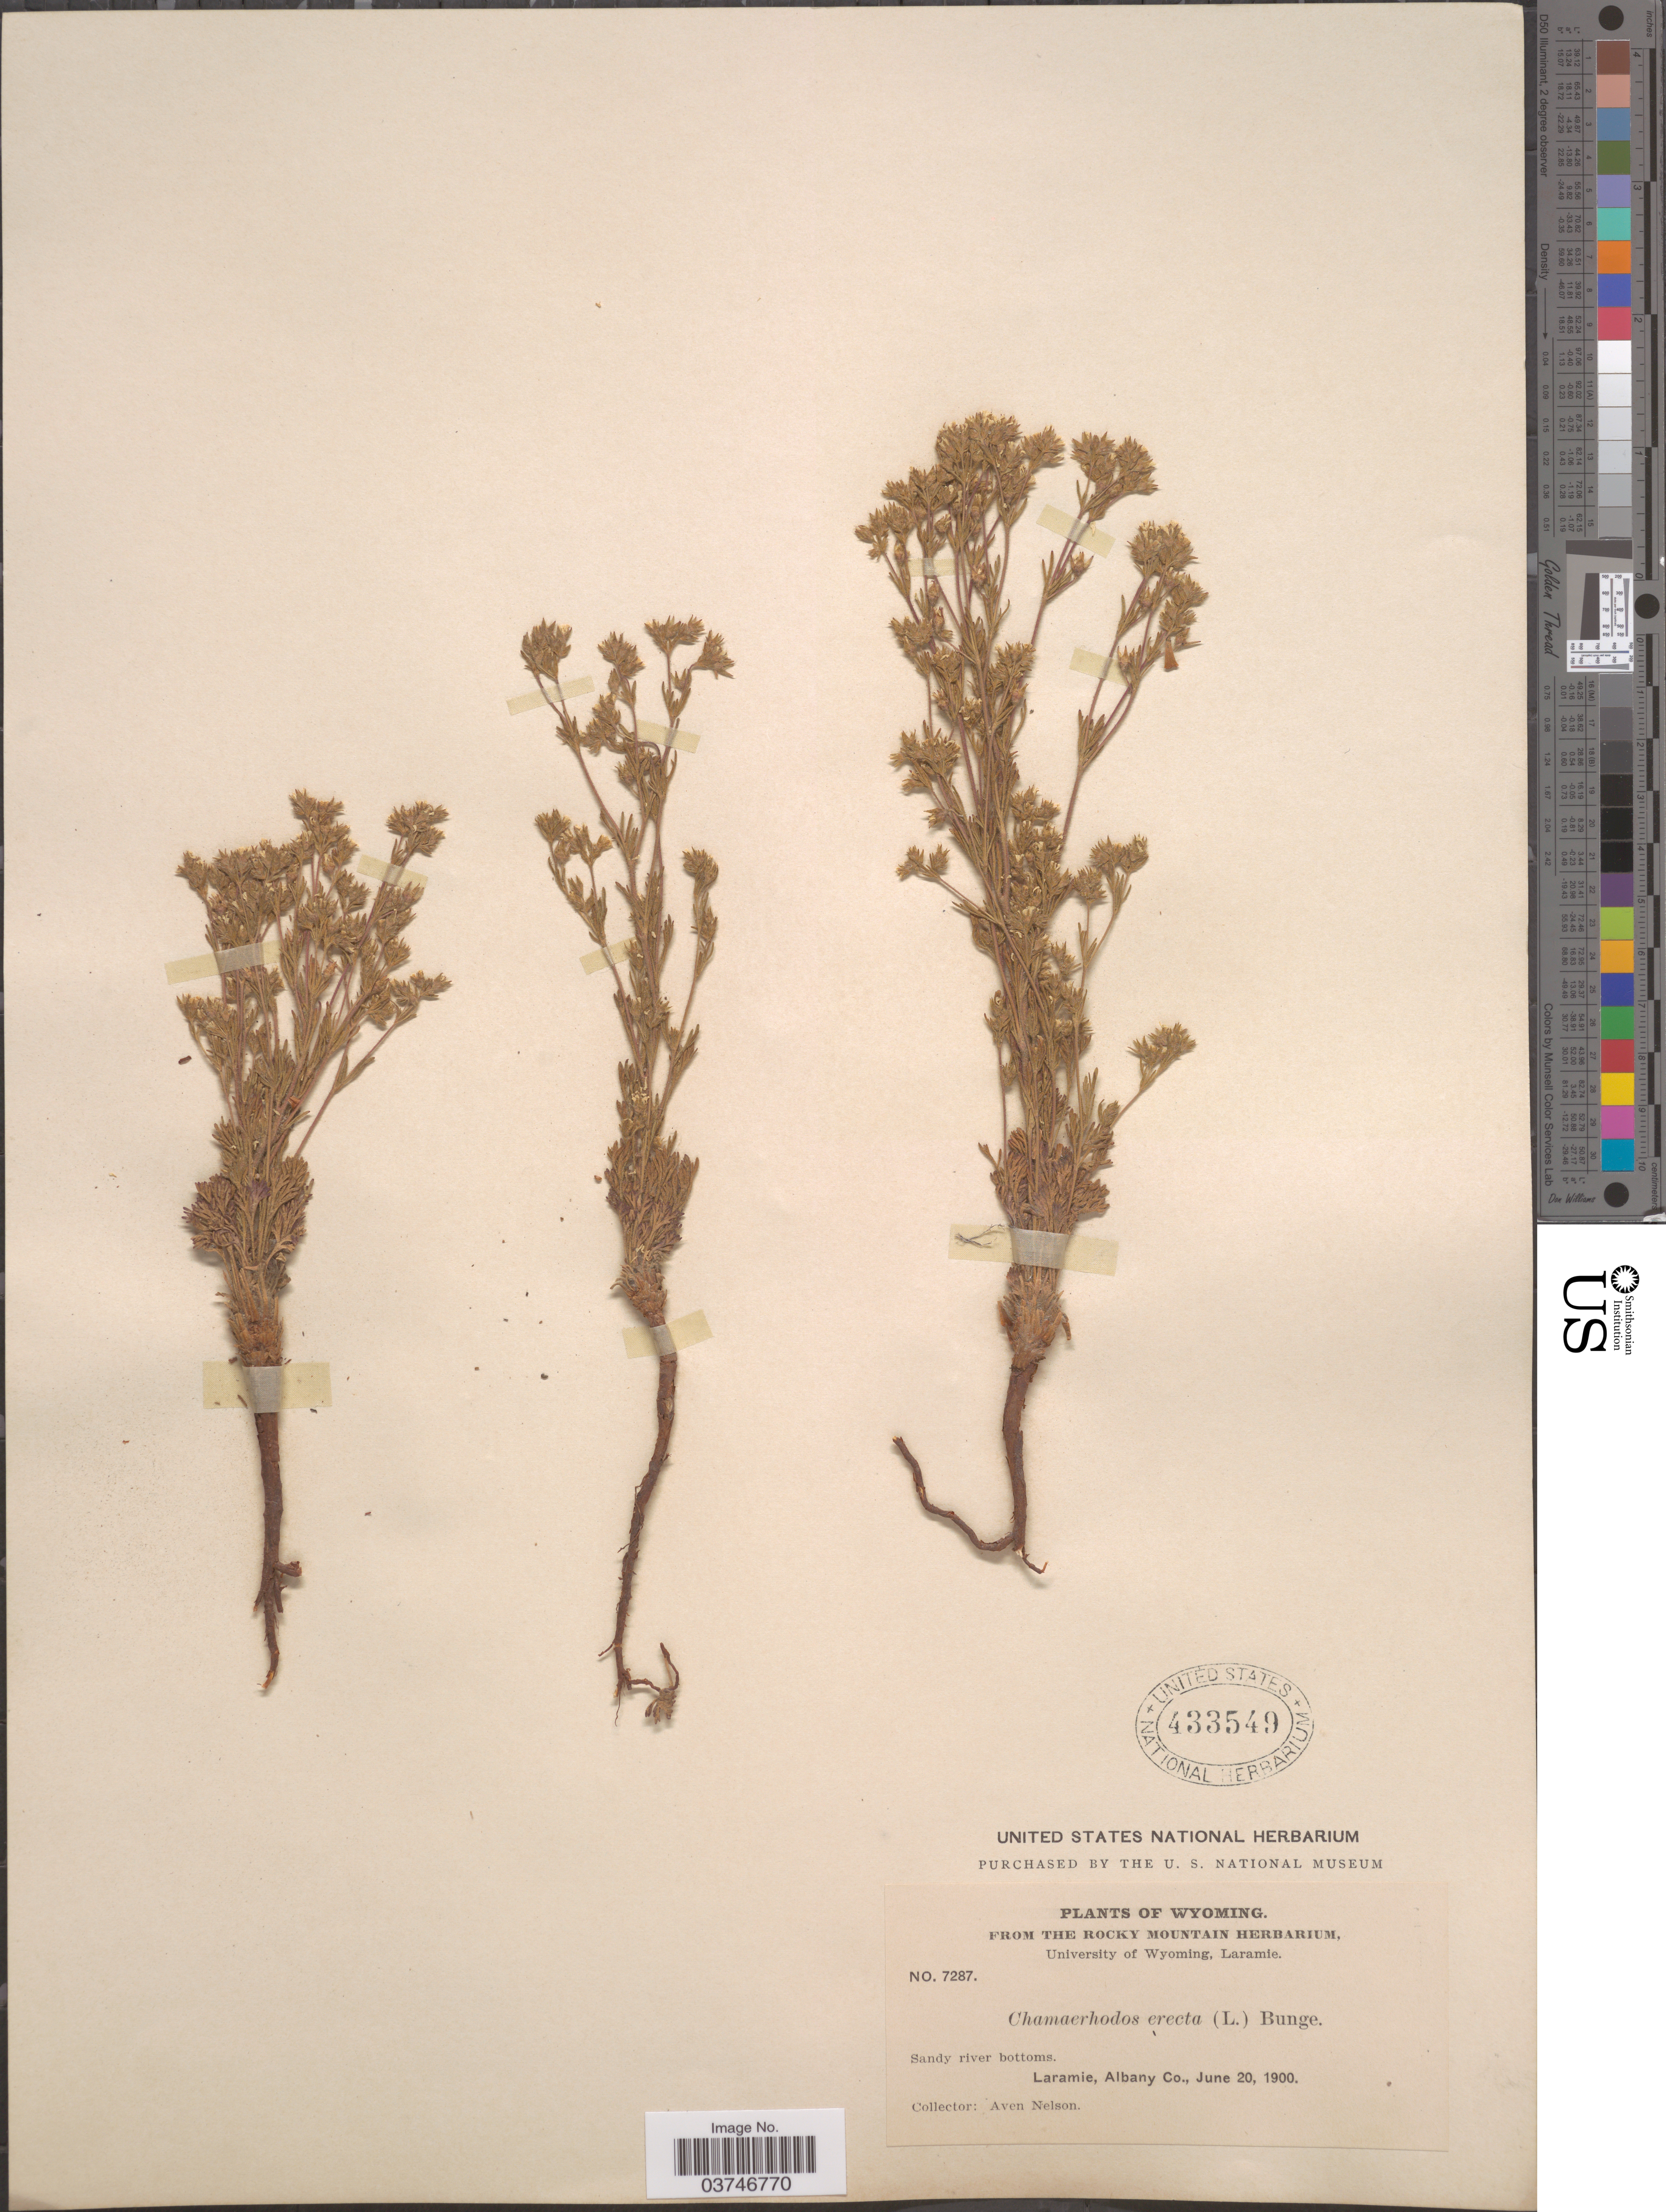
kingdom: Plantae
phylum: Tracheophyta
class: Magnoliopsida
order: Rosales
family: Rosaceae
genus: Chamaerhodos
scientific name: Chamaerhodos erecta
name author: (L.) Bunge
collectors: A. Nelson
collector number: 7287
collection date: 1900-06-20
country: United States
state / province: Wyoming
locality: Laramie, Albany Co.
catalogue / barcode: US 433549